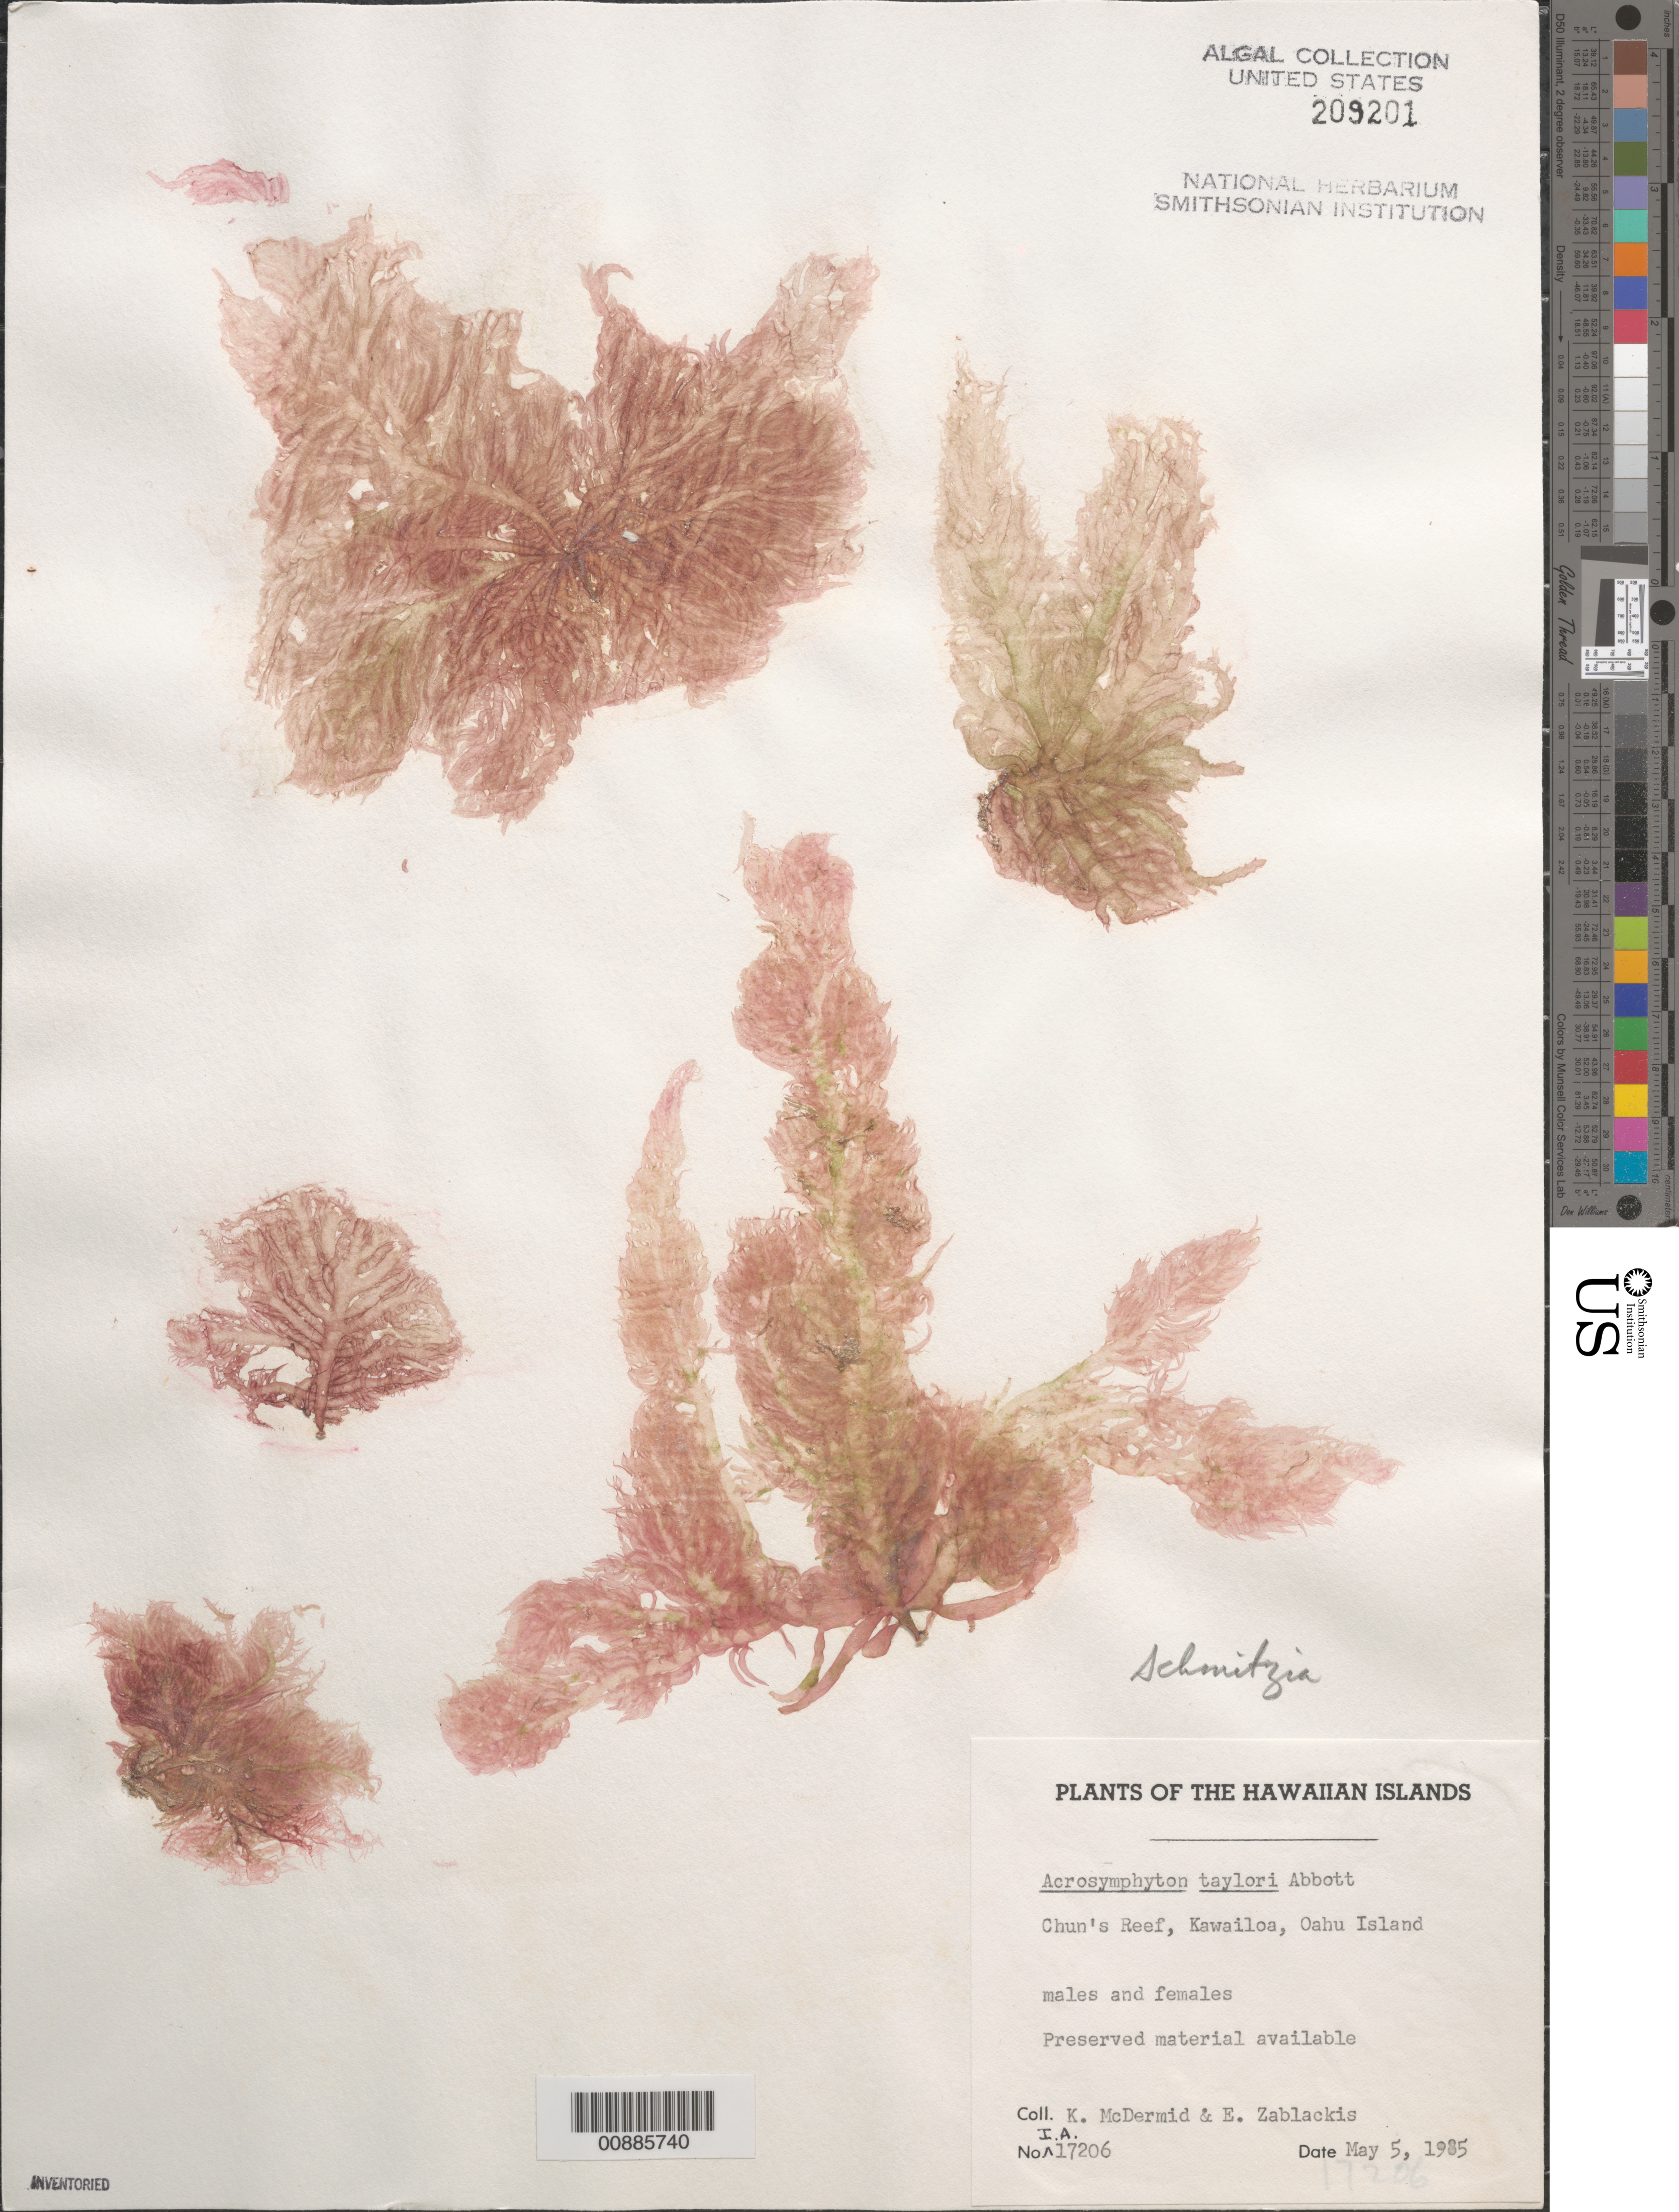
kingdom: Plantae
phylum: Rhodophyta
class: Florideophyceae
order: Gigartinales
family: Calosiphoniaceae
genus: Schmitzia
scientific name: Schmitzia sp.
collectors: K. McDermid & E. Zablackis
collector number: IAA 17206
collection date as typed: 05 May 1985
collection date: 1985-05-05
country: United States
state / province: Hawaii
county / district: Honolulu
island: Oahu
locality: Kawailoa, Chun's Reef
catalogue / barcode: US 209201